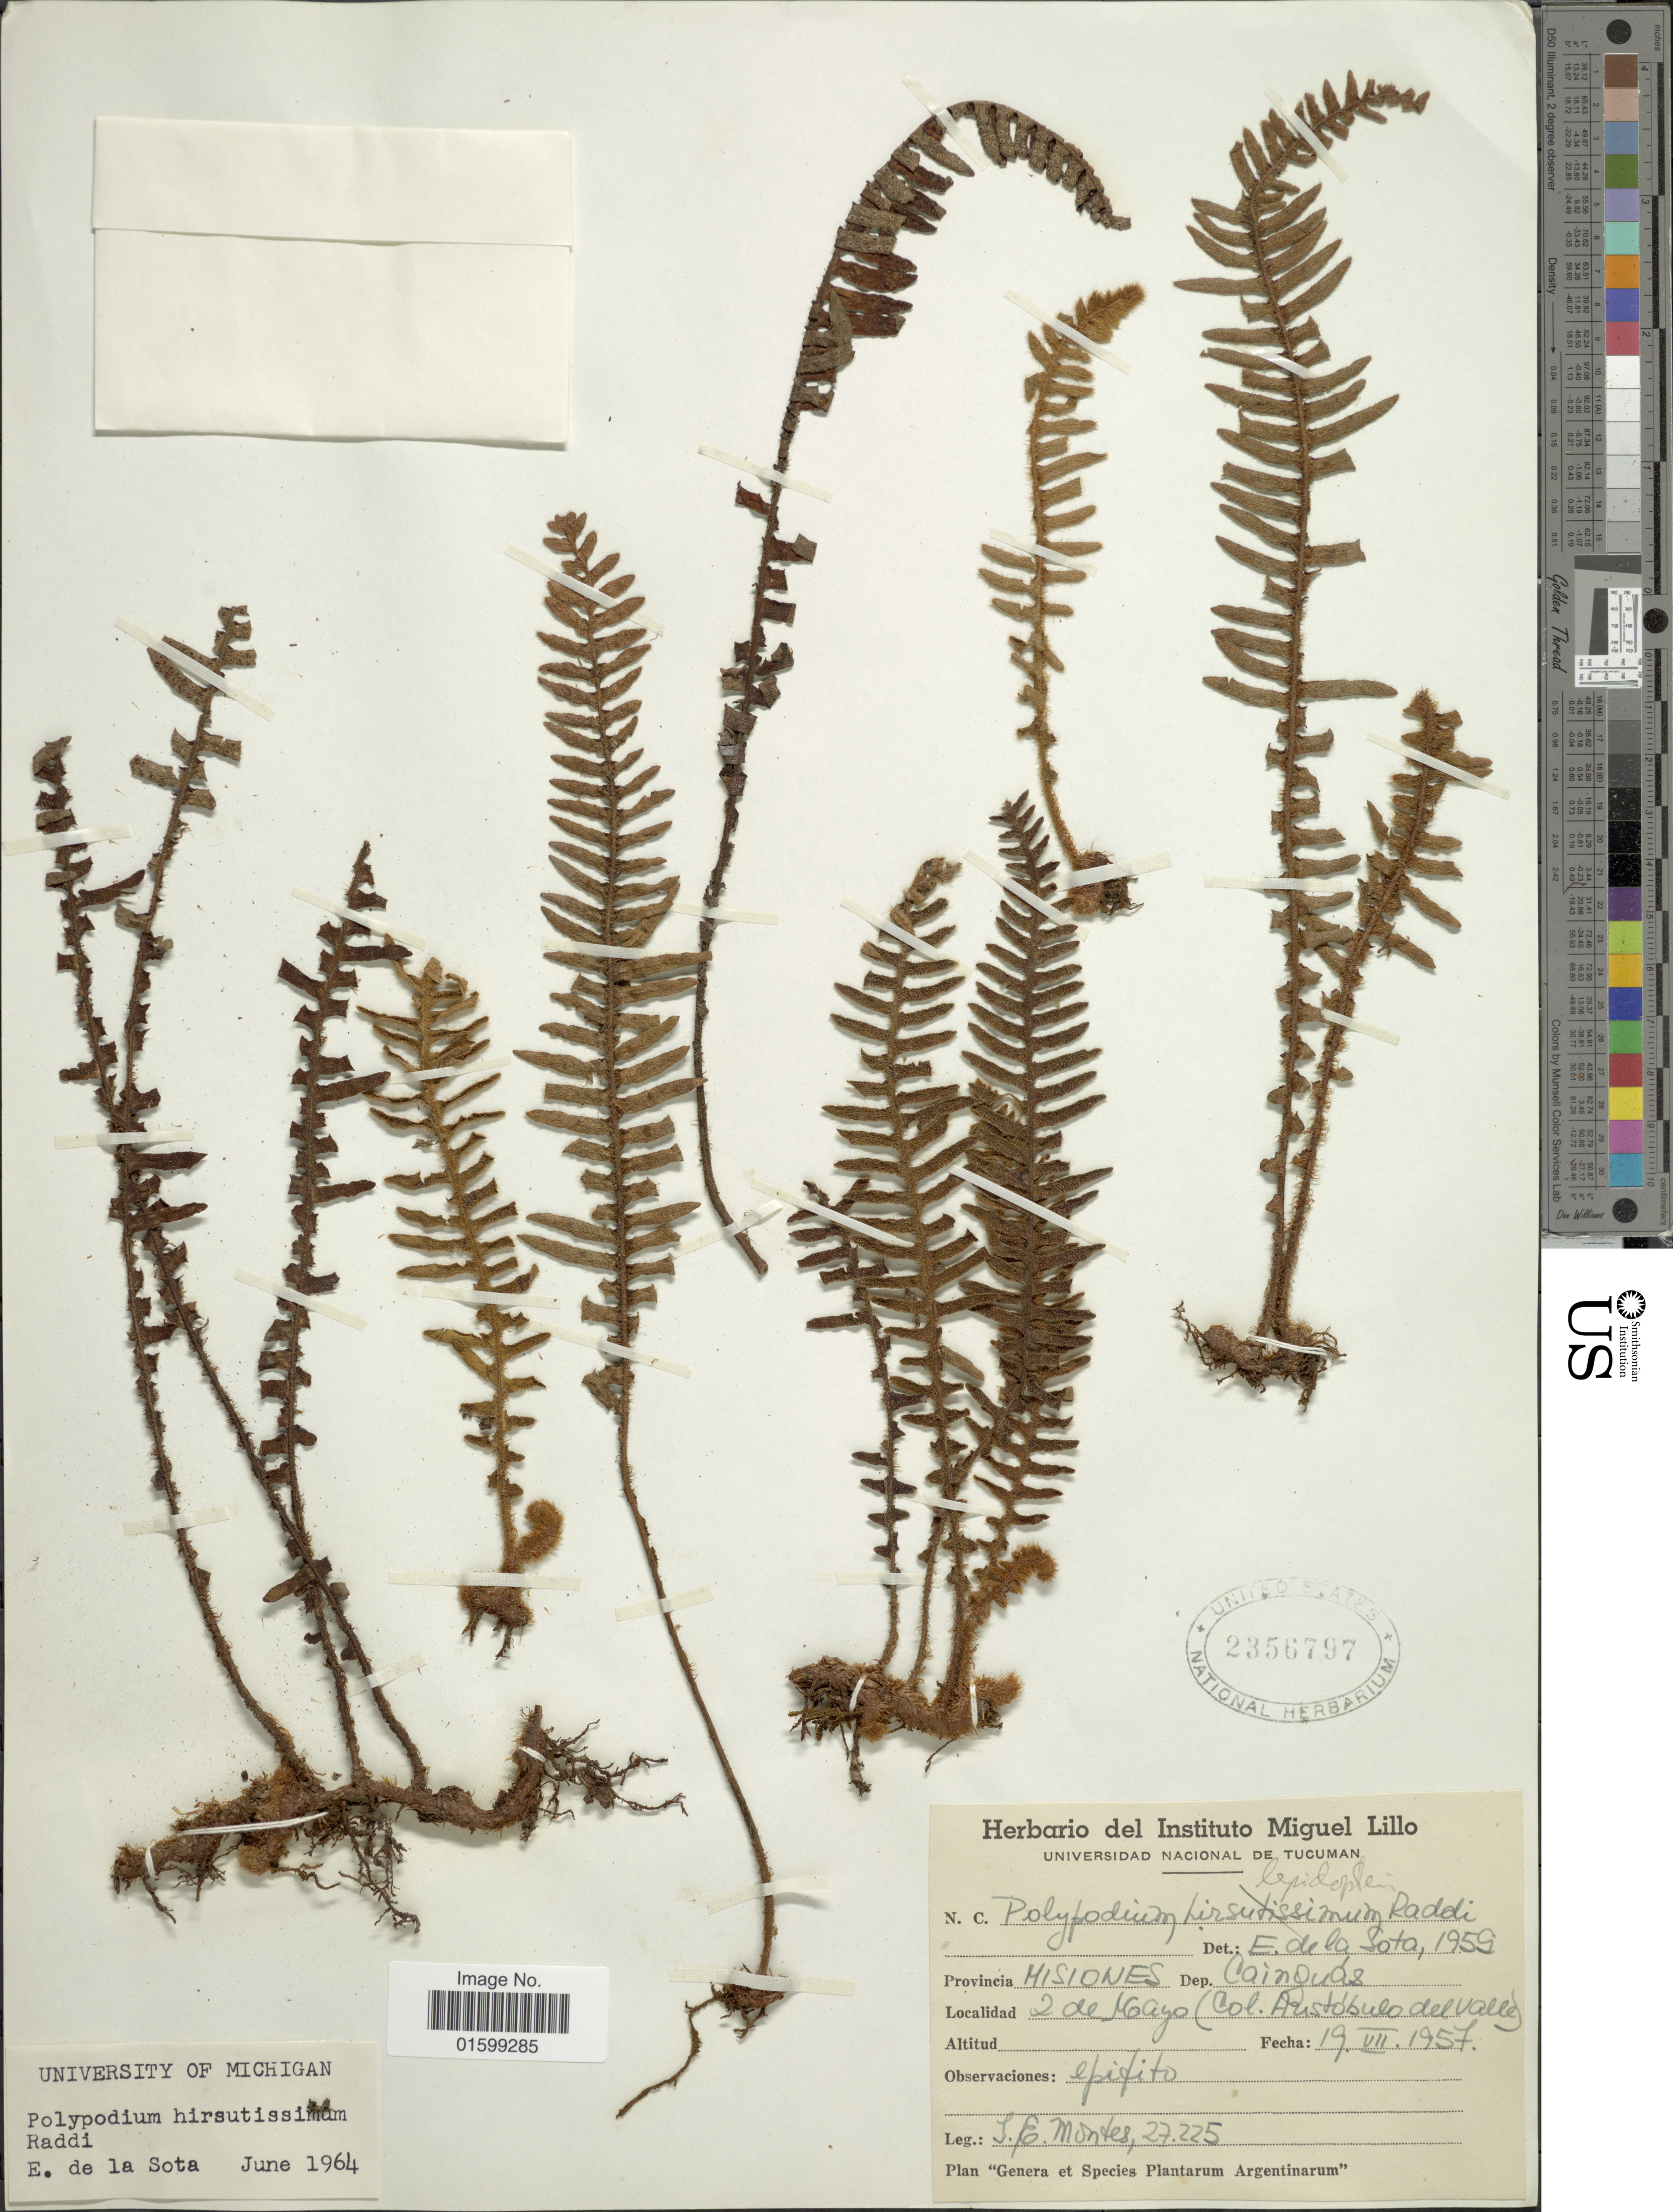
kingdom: Plantae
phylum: Tracheophyta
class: Polypodiopsida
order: Polypodiales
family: Polypodiaceae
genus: Pleopeltis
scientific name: Pleopeltis hirsutissima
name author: (Raddi) de la Sota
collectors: J. E. Montes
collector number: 27225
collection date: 1957-07-19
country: Paraguay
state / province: Misiones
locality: Dep. Canguás, 2 de Mayo (Col. Austóbulo del Valle) [unsure placement]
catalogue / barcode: US 2356797